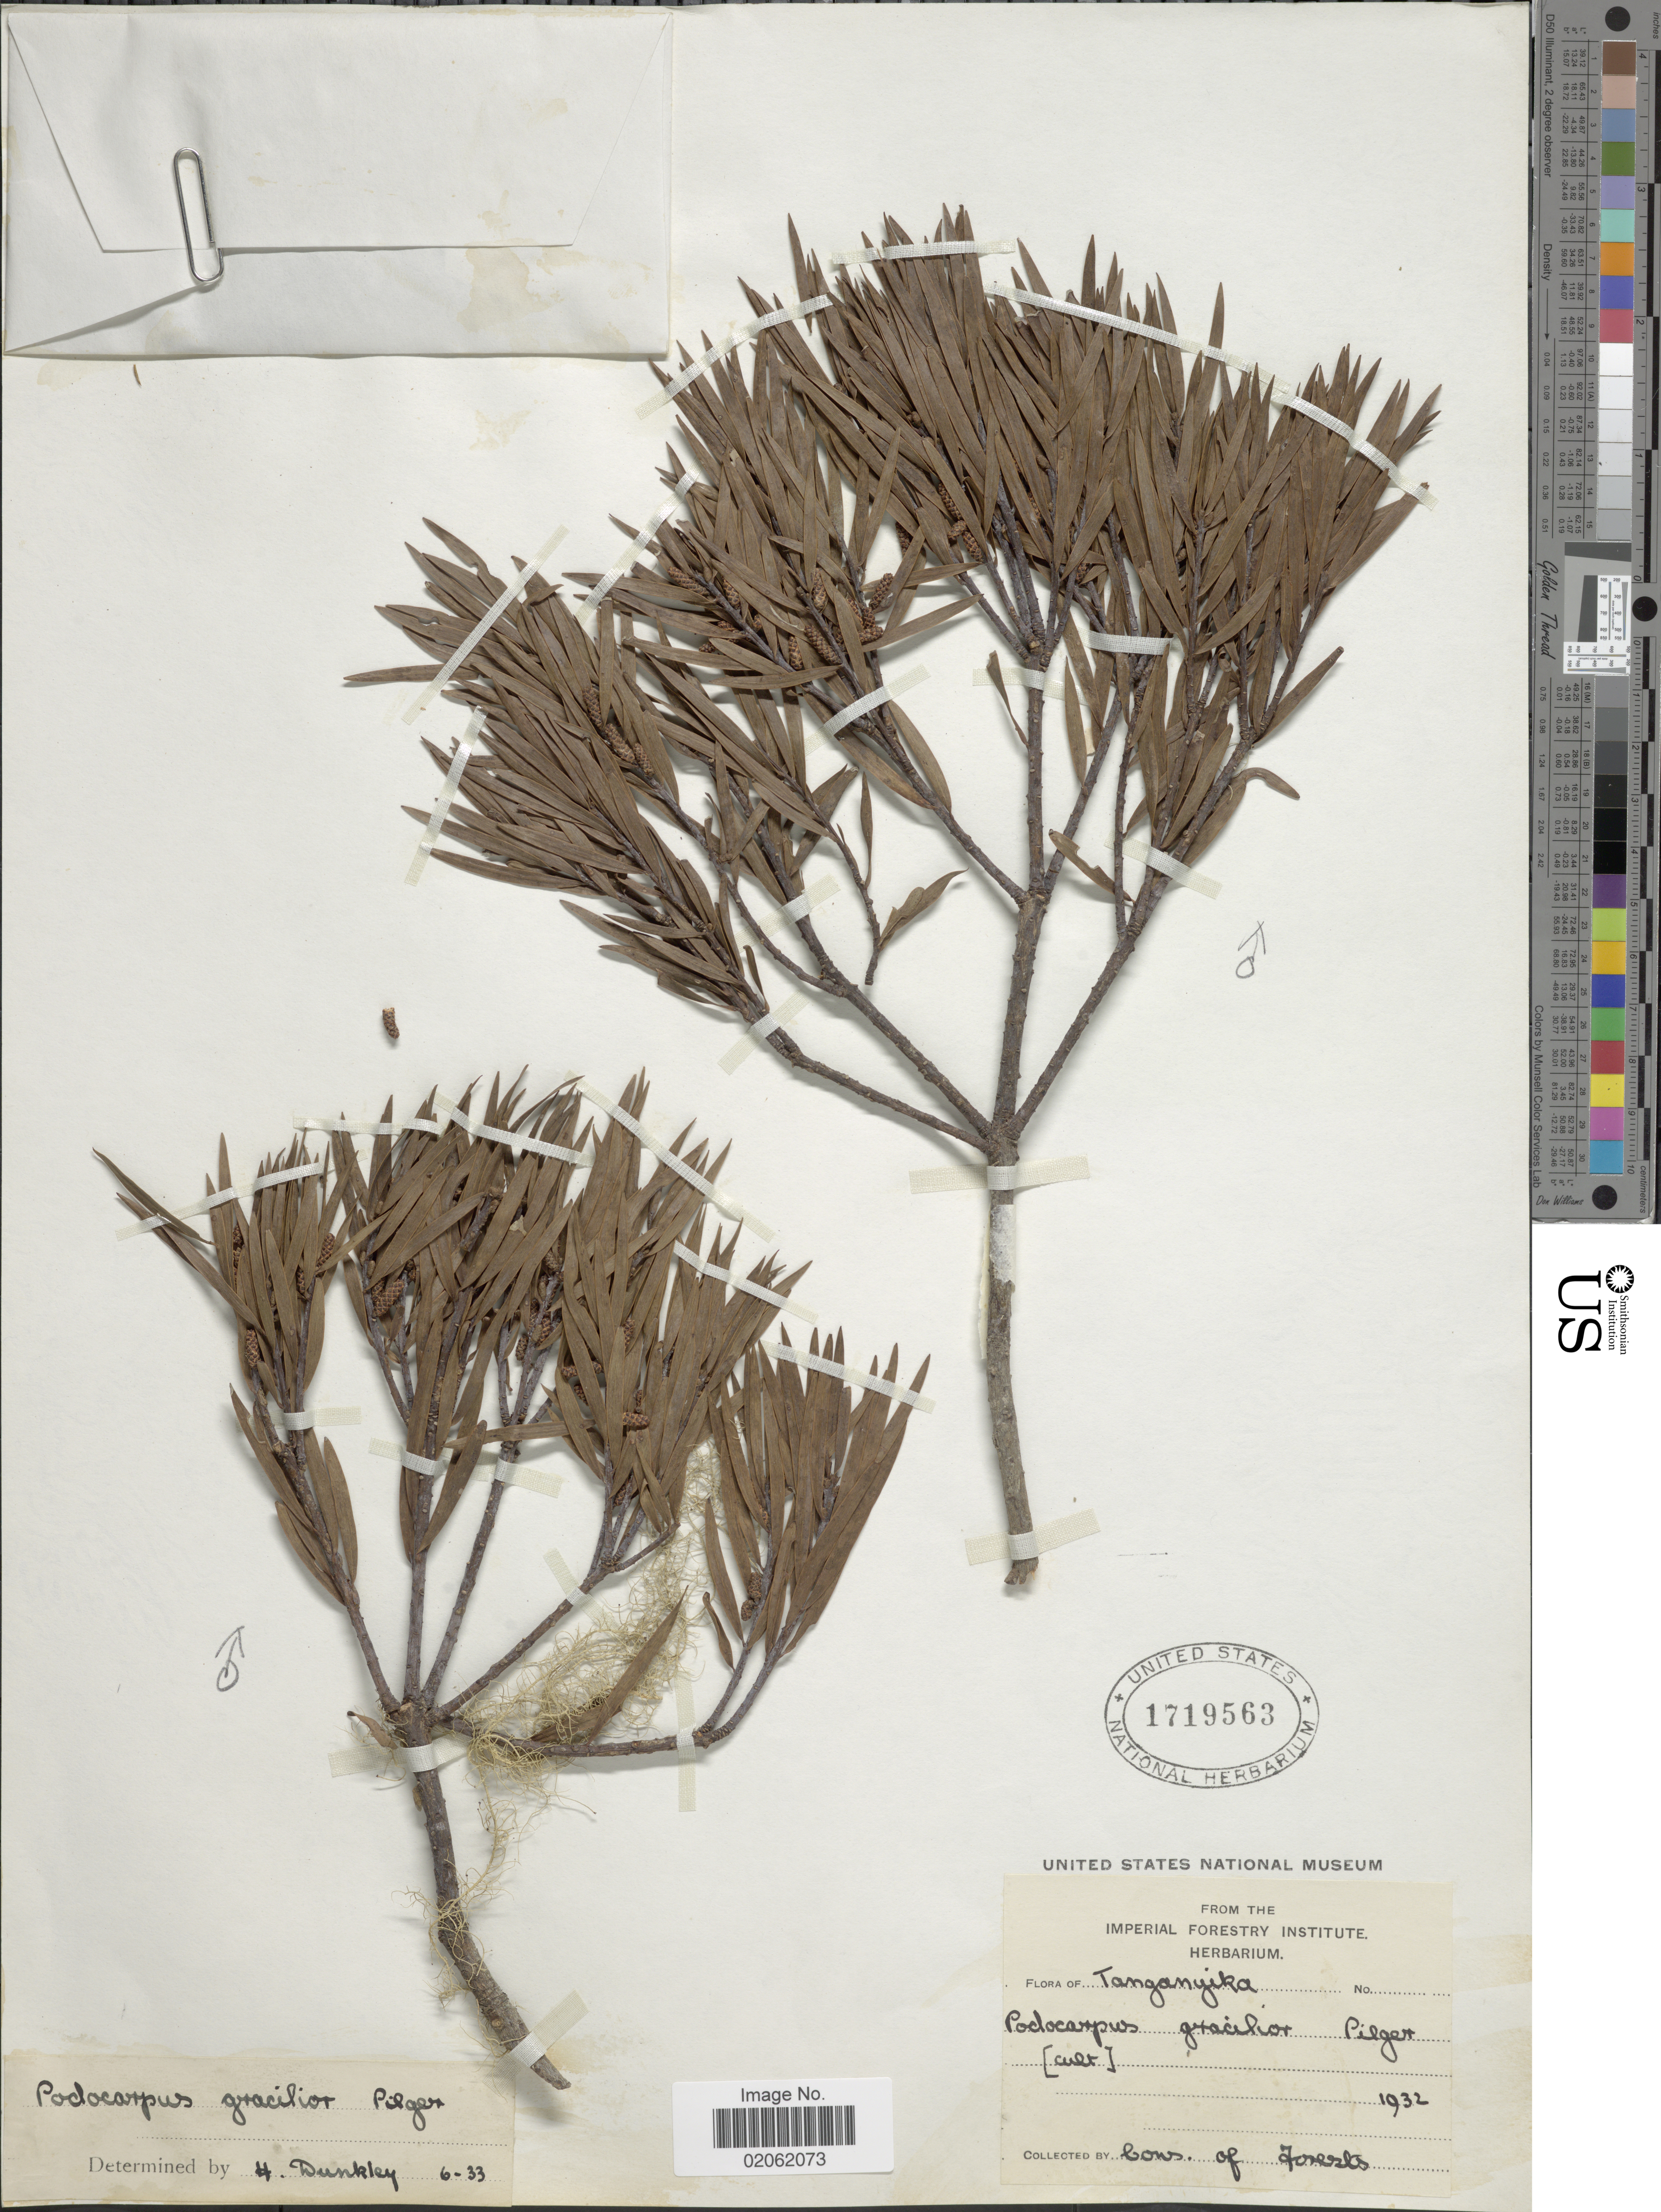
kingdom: Plantae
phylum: Tracheophyta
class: Pinopsida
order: Pinales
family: Podocarpaceae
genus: Podocarpus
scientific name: Podocarpus gracilior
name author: Pilg.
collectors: -. Cons. of Forests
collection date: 1932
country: Tanzania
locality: Tanganyika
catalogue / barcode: US 1719563